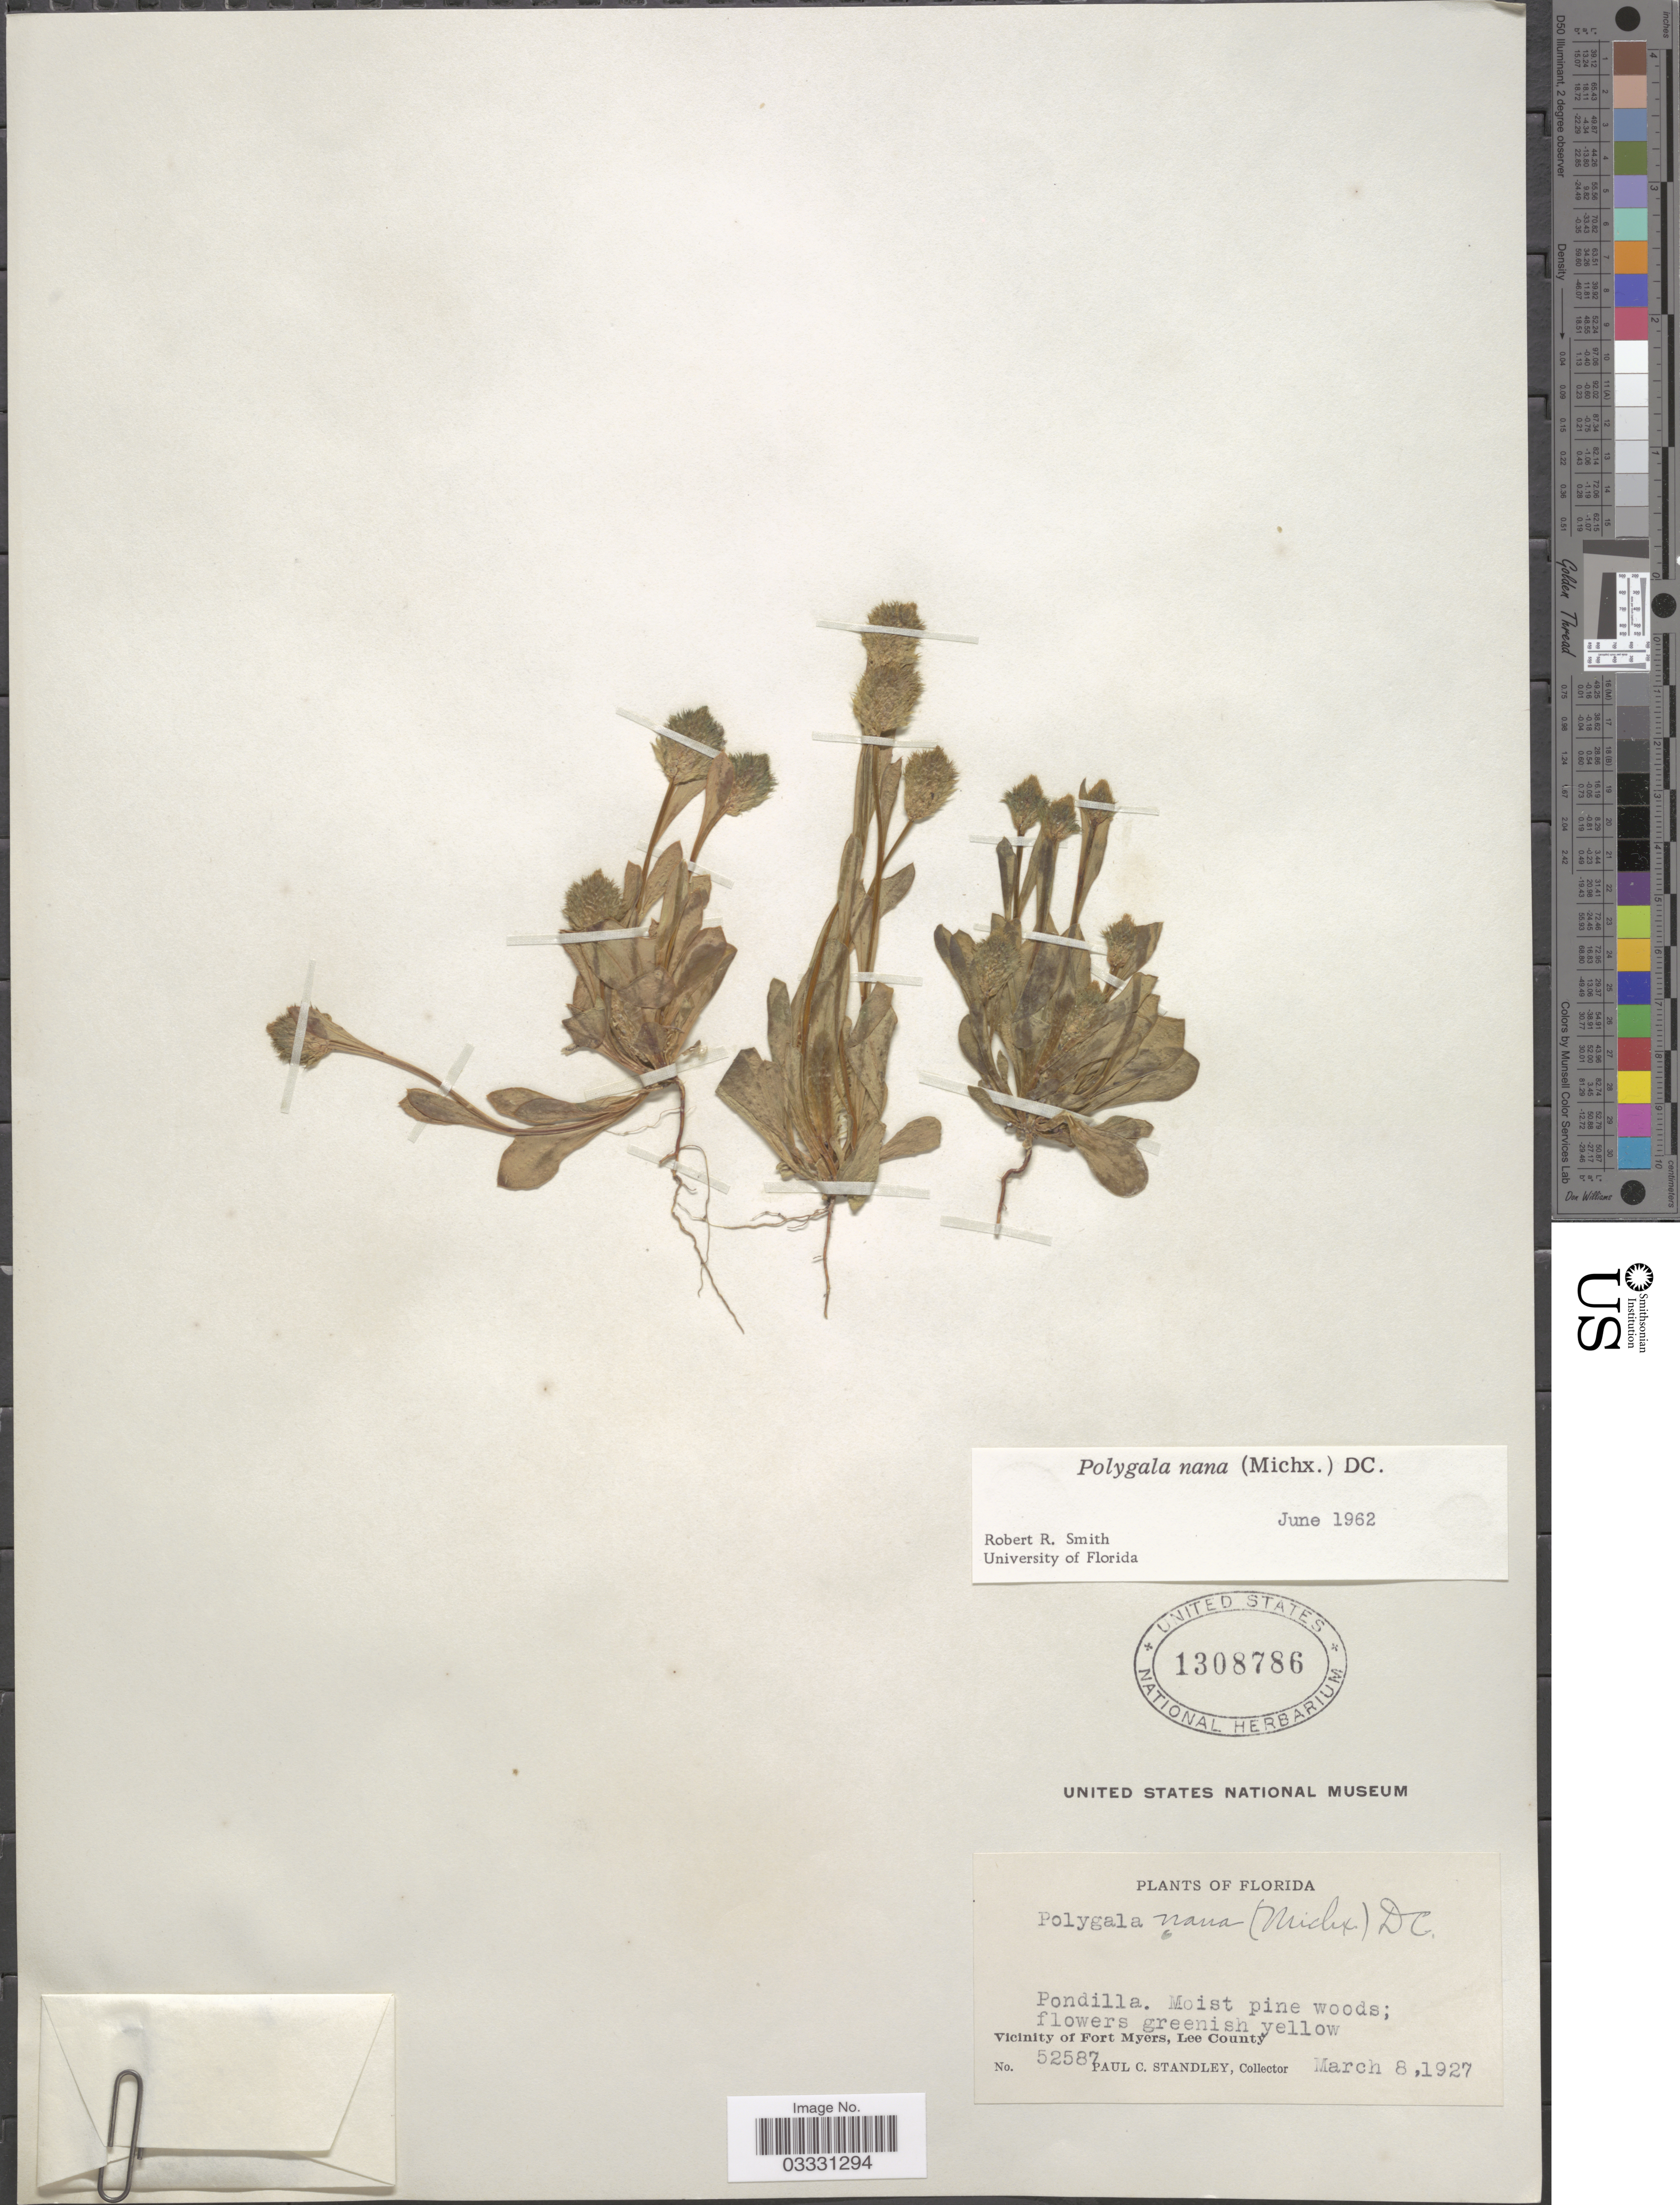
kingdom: Plantae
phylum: Tracheophyta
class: Magnoliopsida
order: Fabales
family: Polygalaceae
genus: Polygala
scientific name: Polygala nana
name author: (Michx.) DC.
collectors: P. C. Standley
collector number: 52587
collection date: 1927-03-08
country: United States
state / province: Florida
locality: Vicinity of Fort Myers, Lee County.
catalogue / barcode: US 1308786